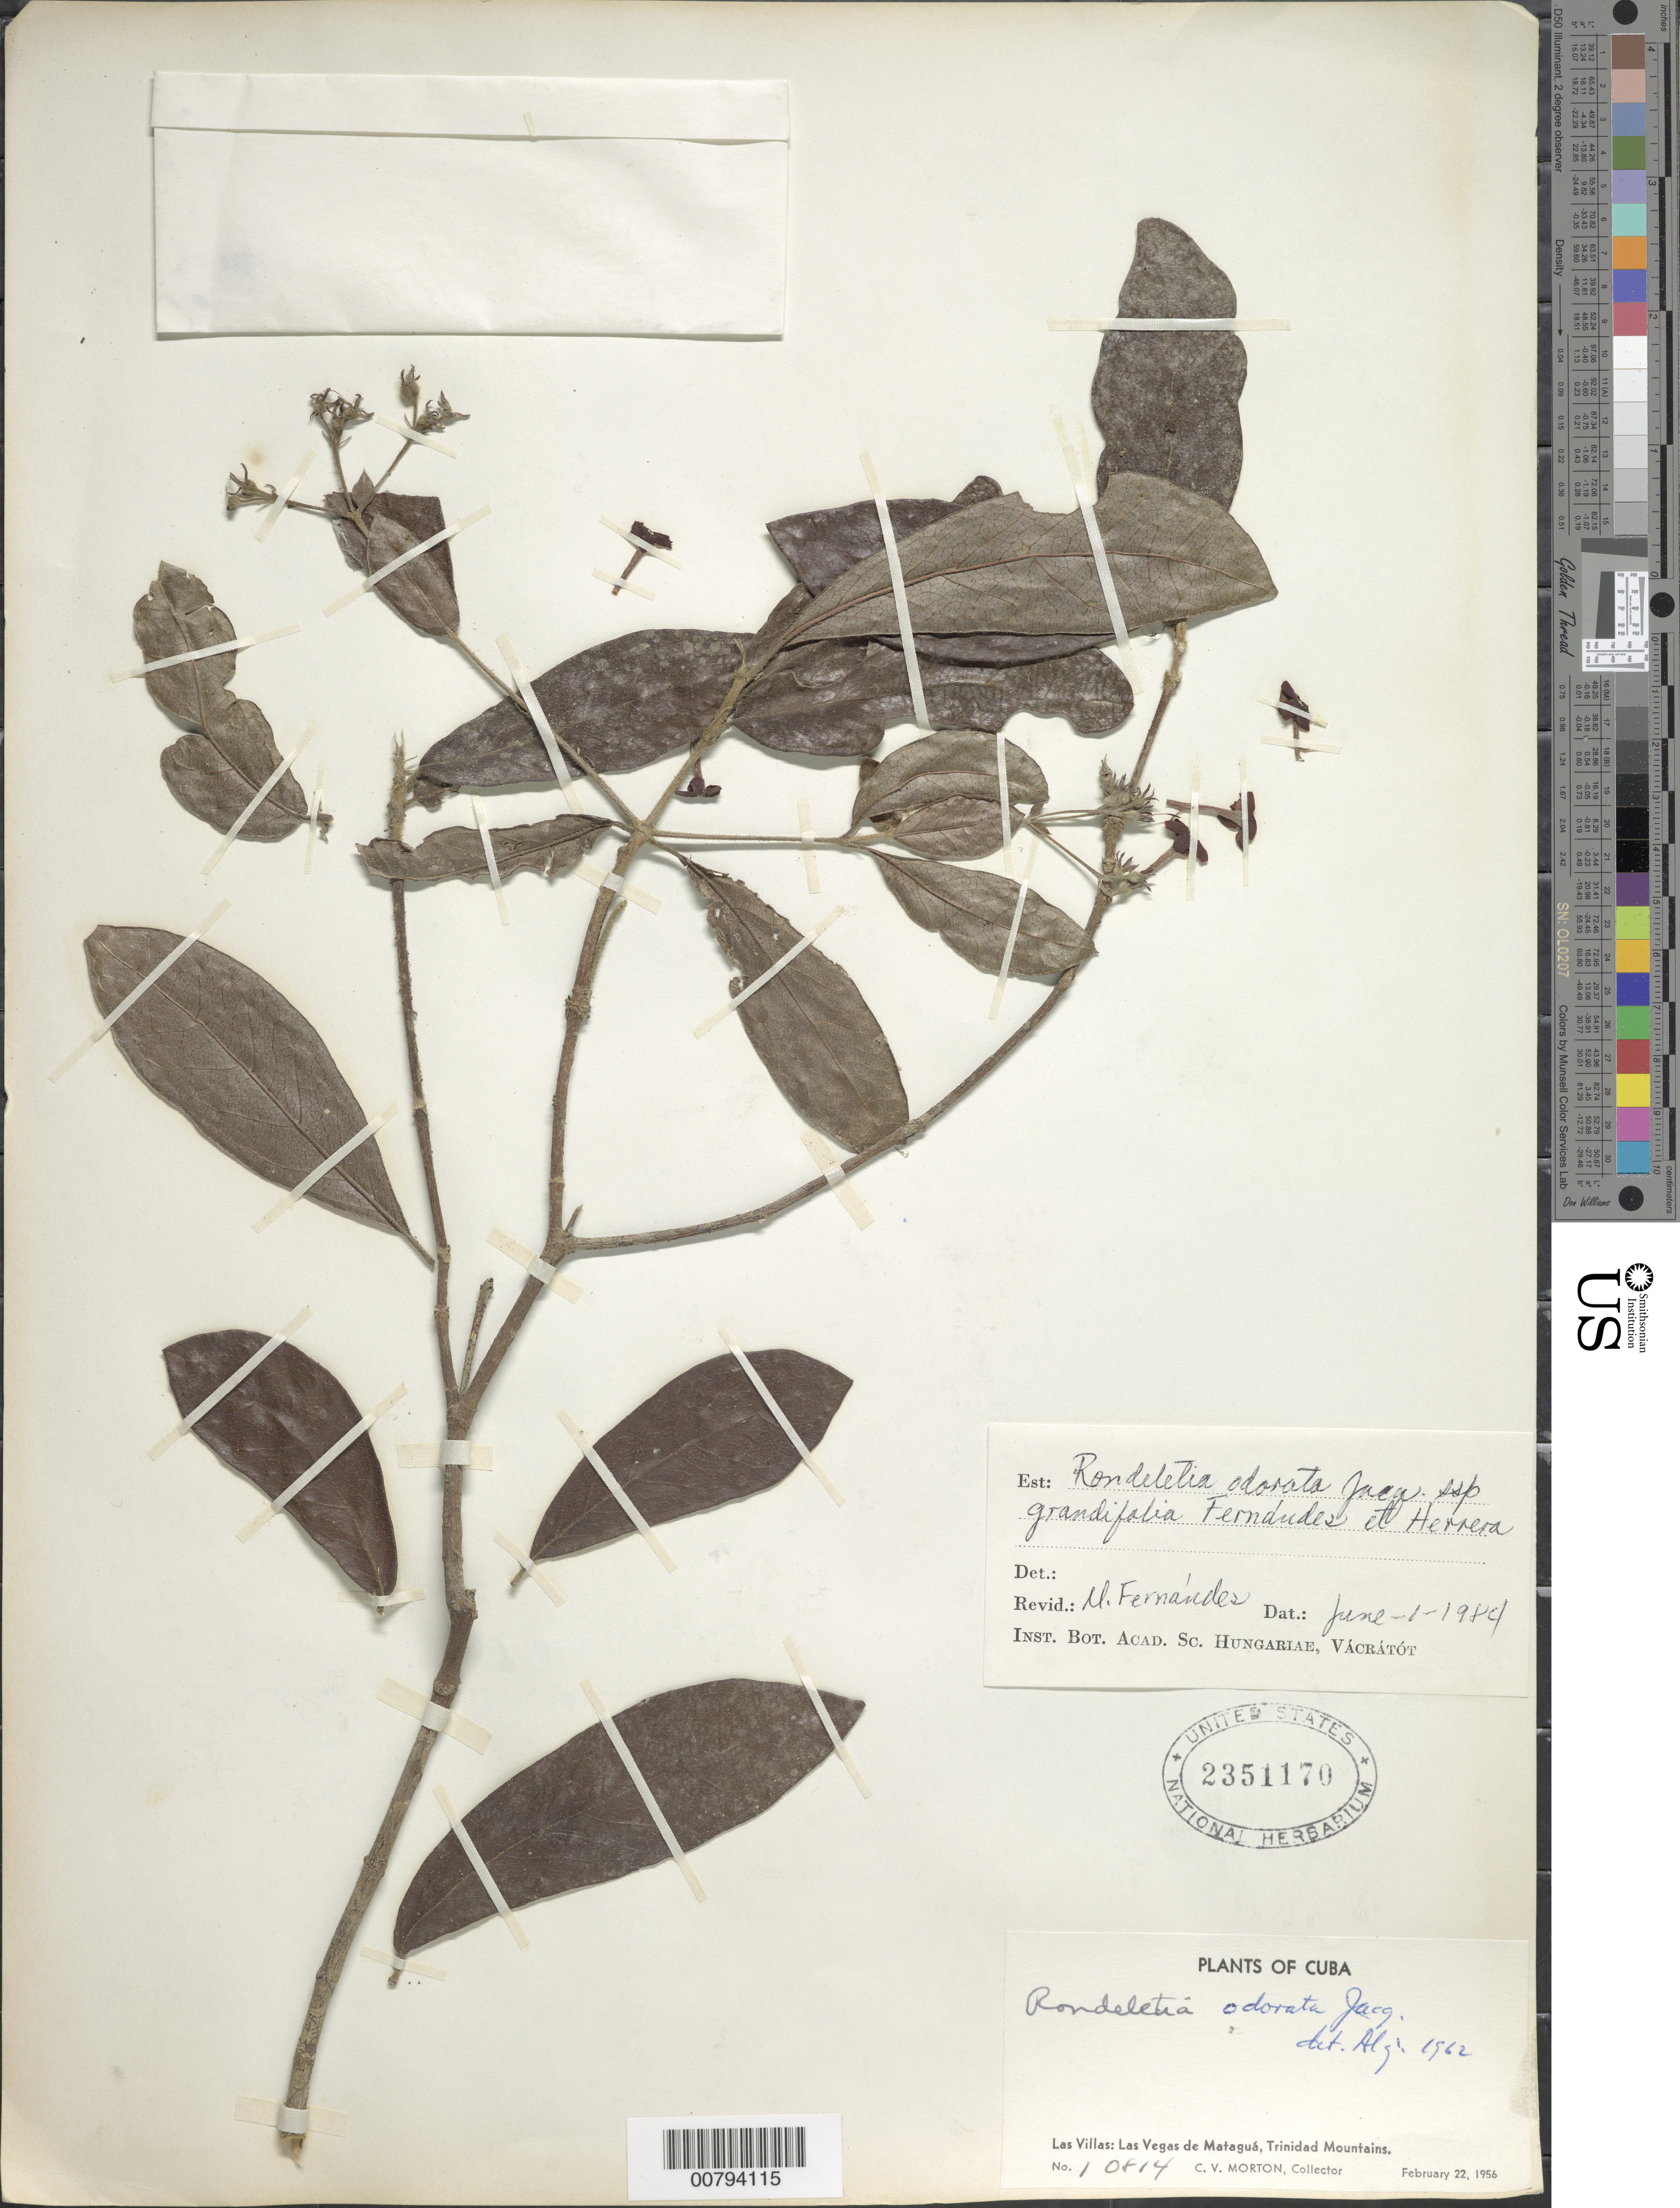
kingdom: Plantae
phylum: Tracheophyta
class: Magnoliopsida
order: Gentianales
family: Rubiaceae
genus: Rondeletia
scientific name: Rondeletia odorata subsp. grandifolia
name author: Fernández & P. Herrera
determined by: Fernandez, M.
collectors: C. V. Morton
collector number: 10814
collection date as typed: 22 Feb 1956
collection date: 1956-02-22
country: Cuba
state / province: Las Villas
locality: Las Vegasde Matagua, Trinidad Mountains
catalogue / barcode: US 2351170